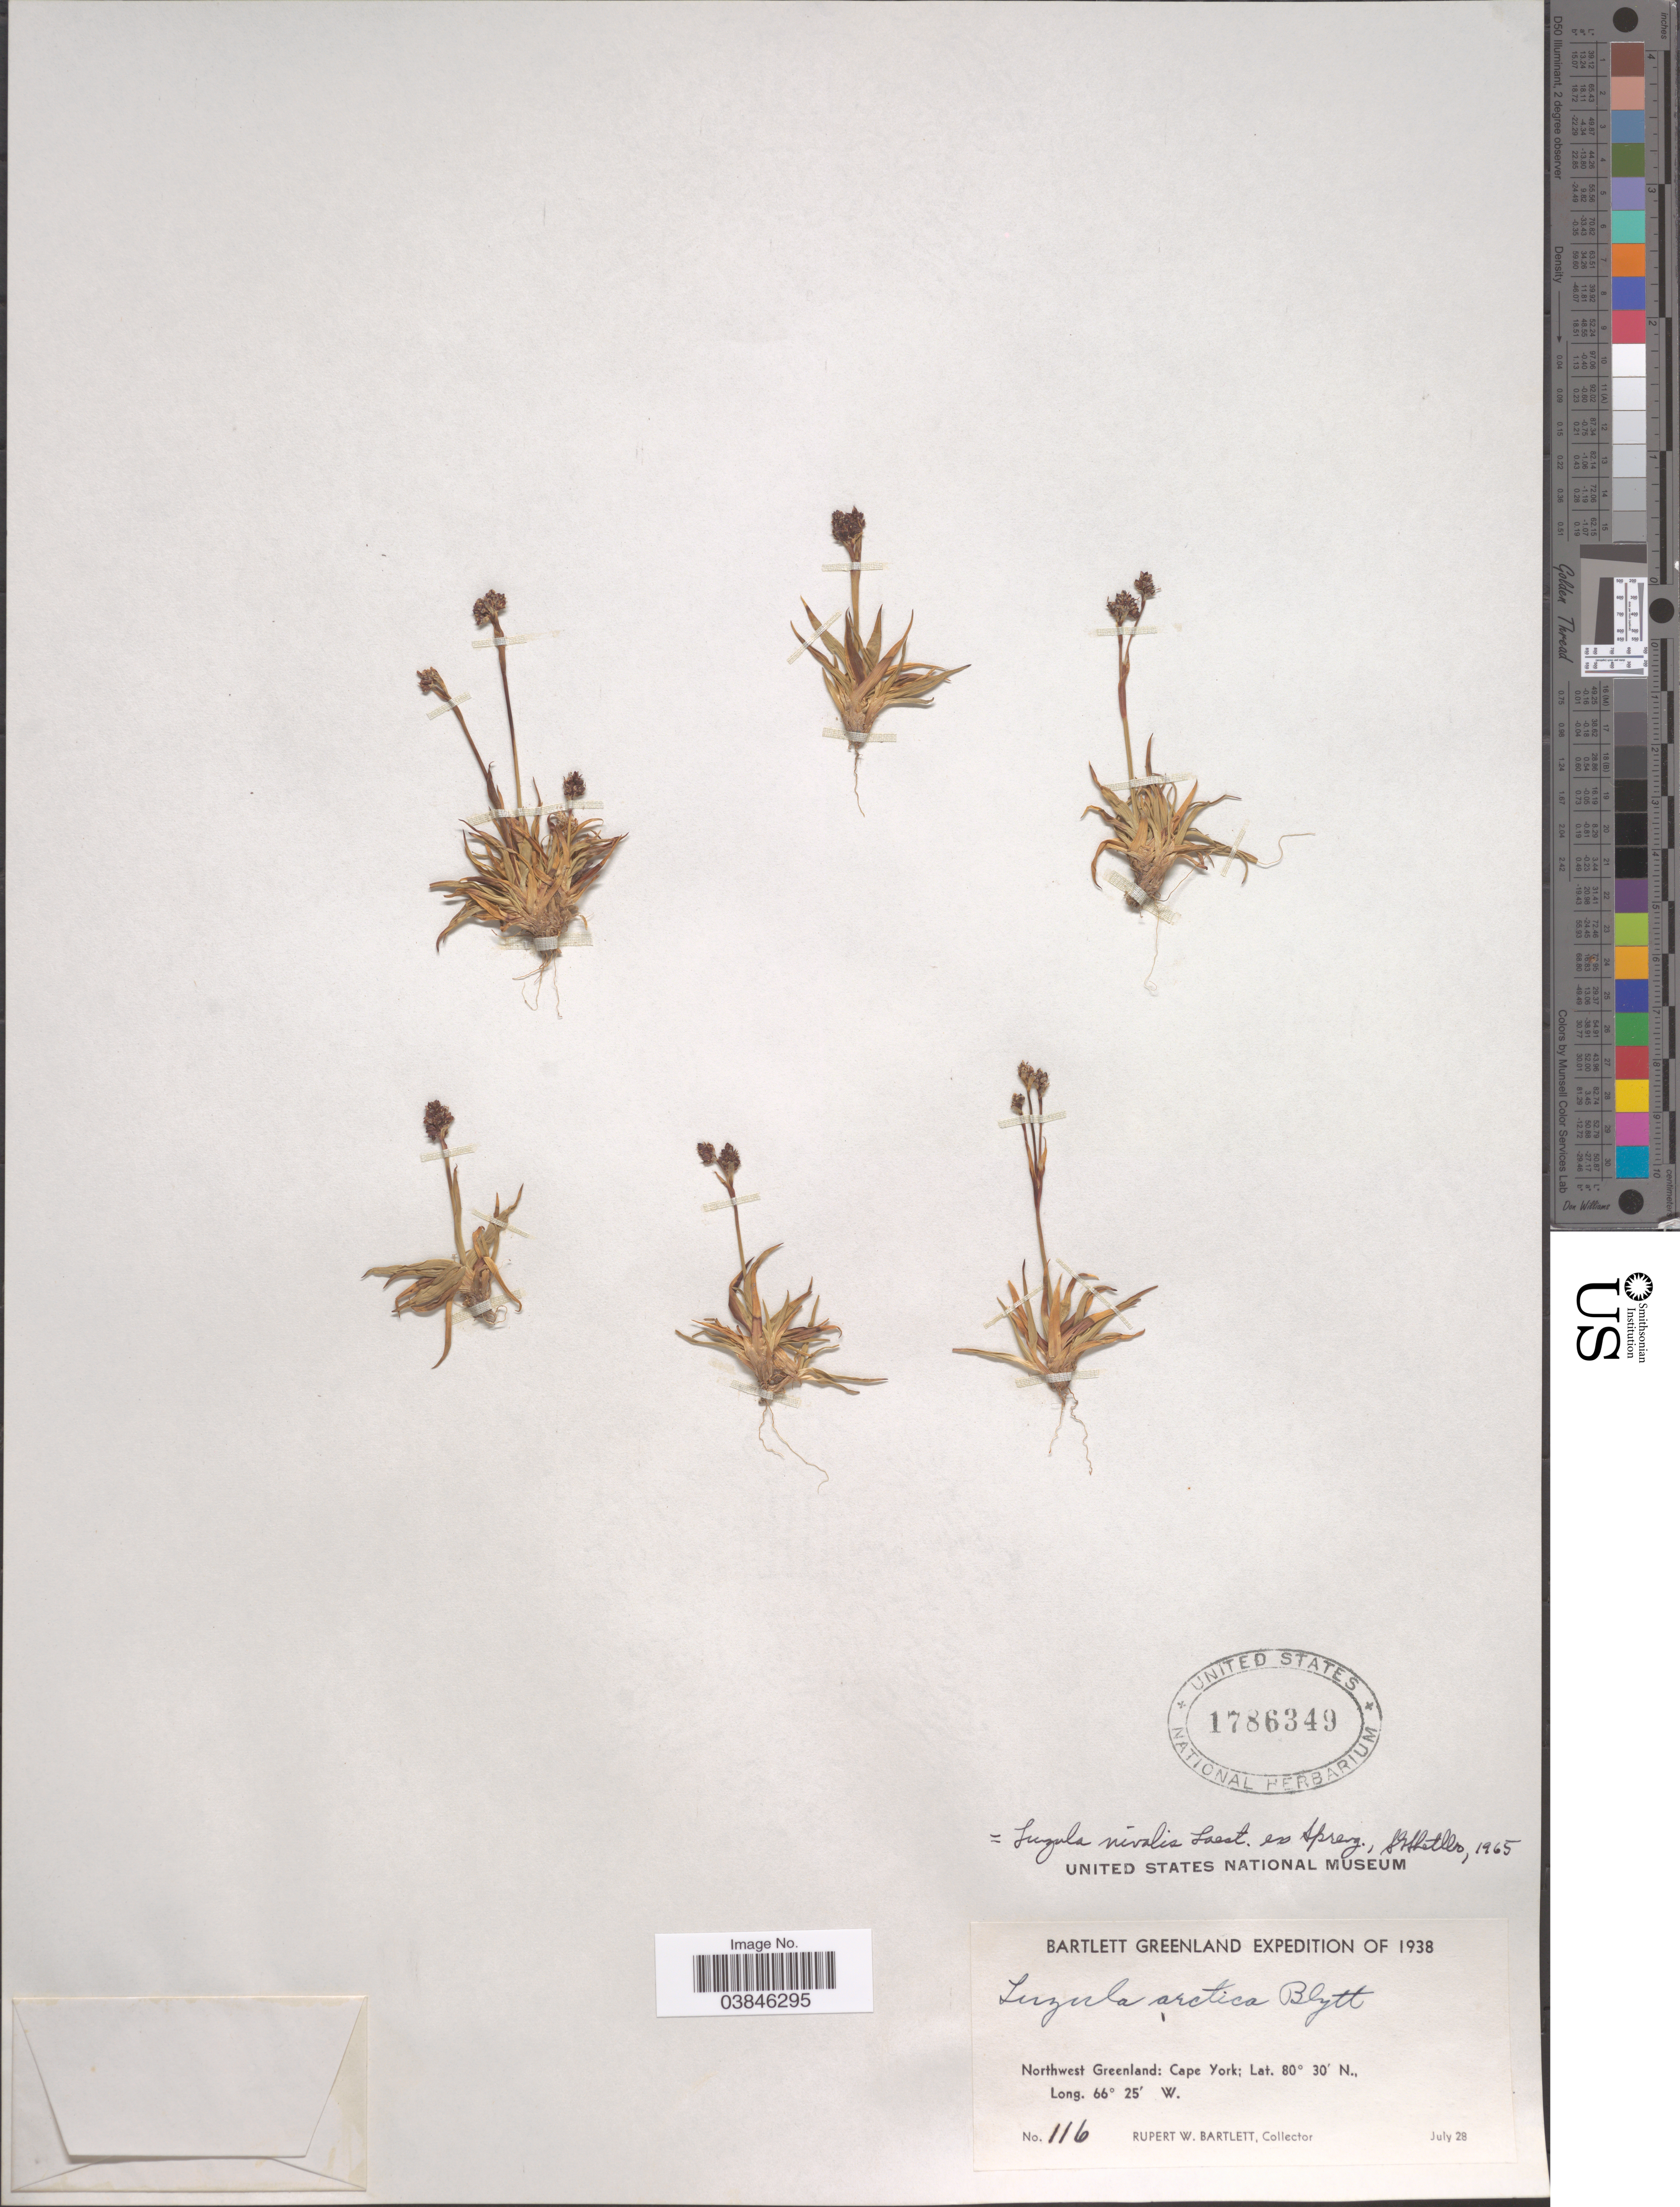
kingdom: Plantae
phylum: Tracheophyta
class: Liliopsida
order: Poales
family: Juncaceae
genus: Luzula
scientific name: Luzula nivalis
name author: (Laest.) Spreng.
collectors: R. W. Bartlett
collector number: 116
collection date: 1938-07-28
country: Greenland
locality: Northwest Greenland: Cape York.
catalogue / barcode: US 1786349